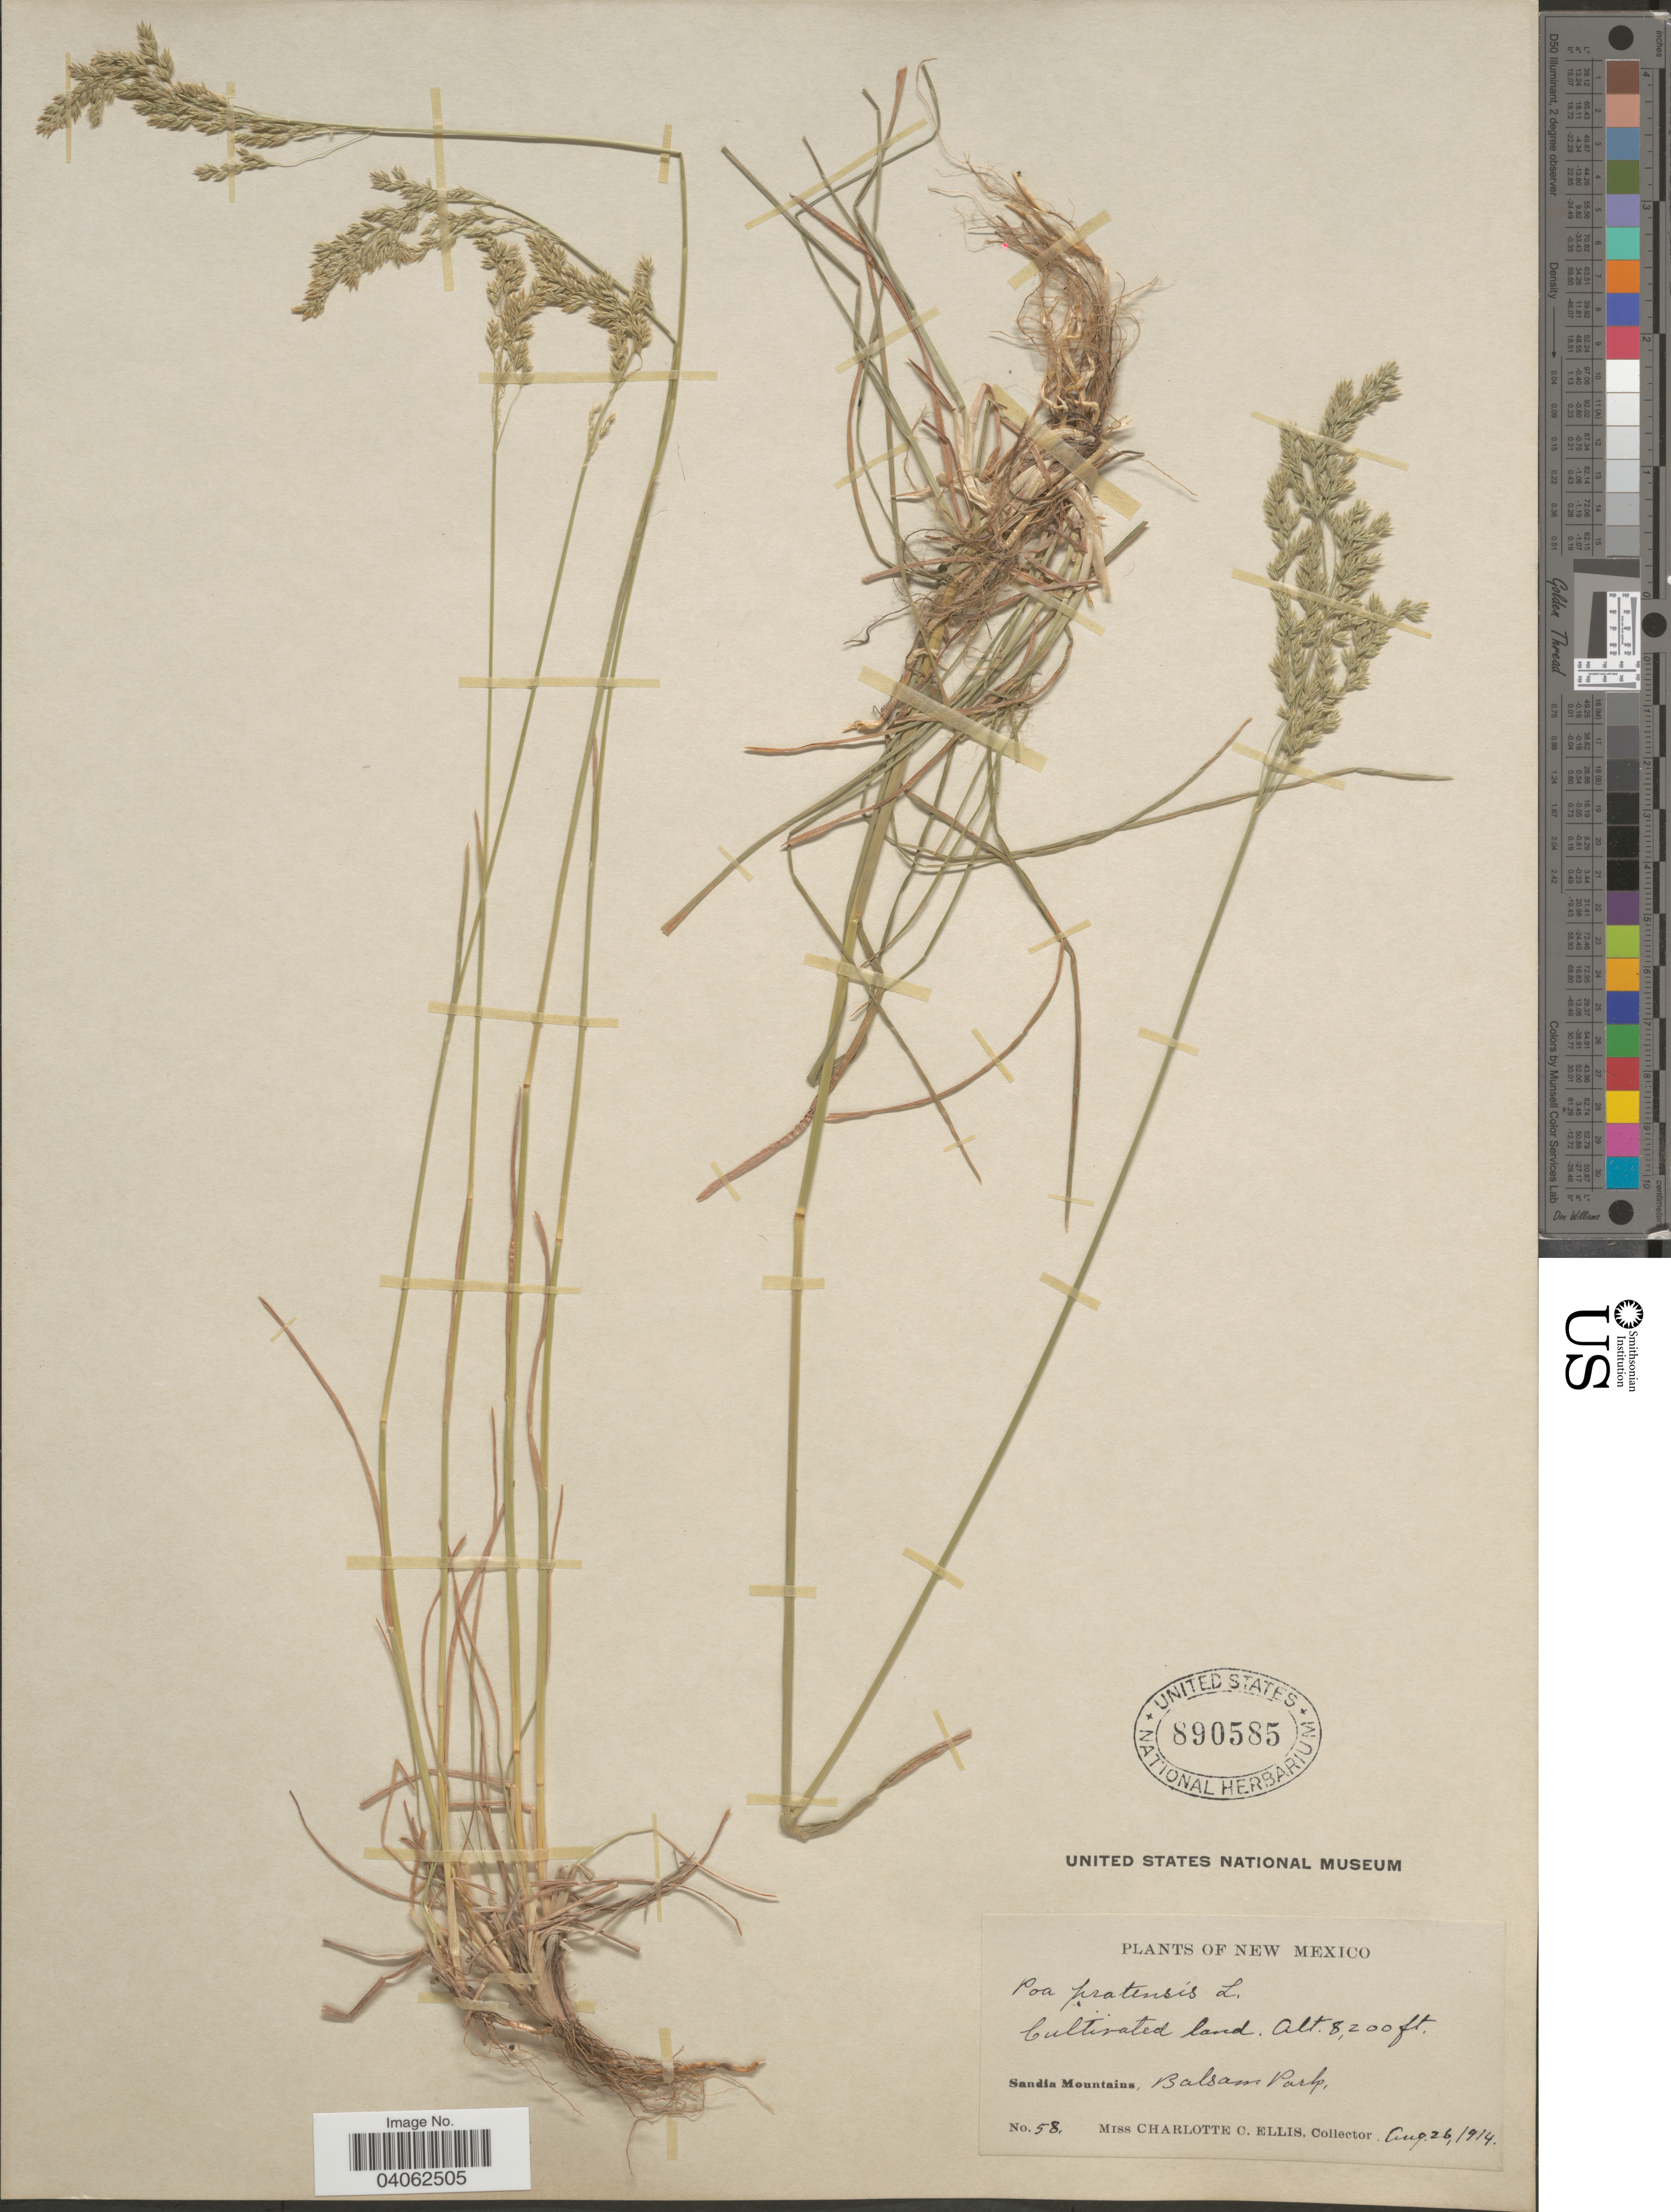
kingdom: Plantae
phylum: Tracheophyta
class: Liliopsida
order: Poales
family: Poaceae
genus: Poa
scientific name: Poa pratensis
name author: L.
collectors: C. C. Ellis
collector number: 58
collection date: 1914-08-26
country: United States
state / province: New Mexico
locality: Cultivated land. Sandia Mountains, Balsam Park.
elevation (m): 2499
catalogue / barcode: US 890585